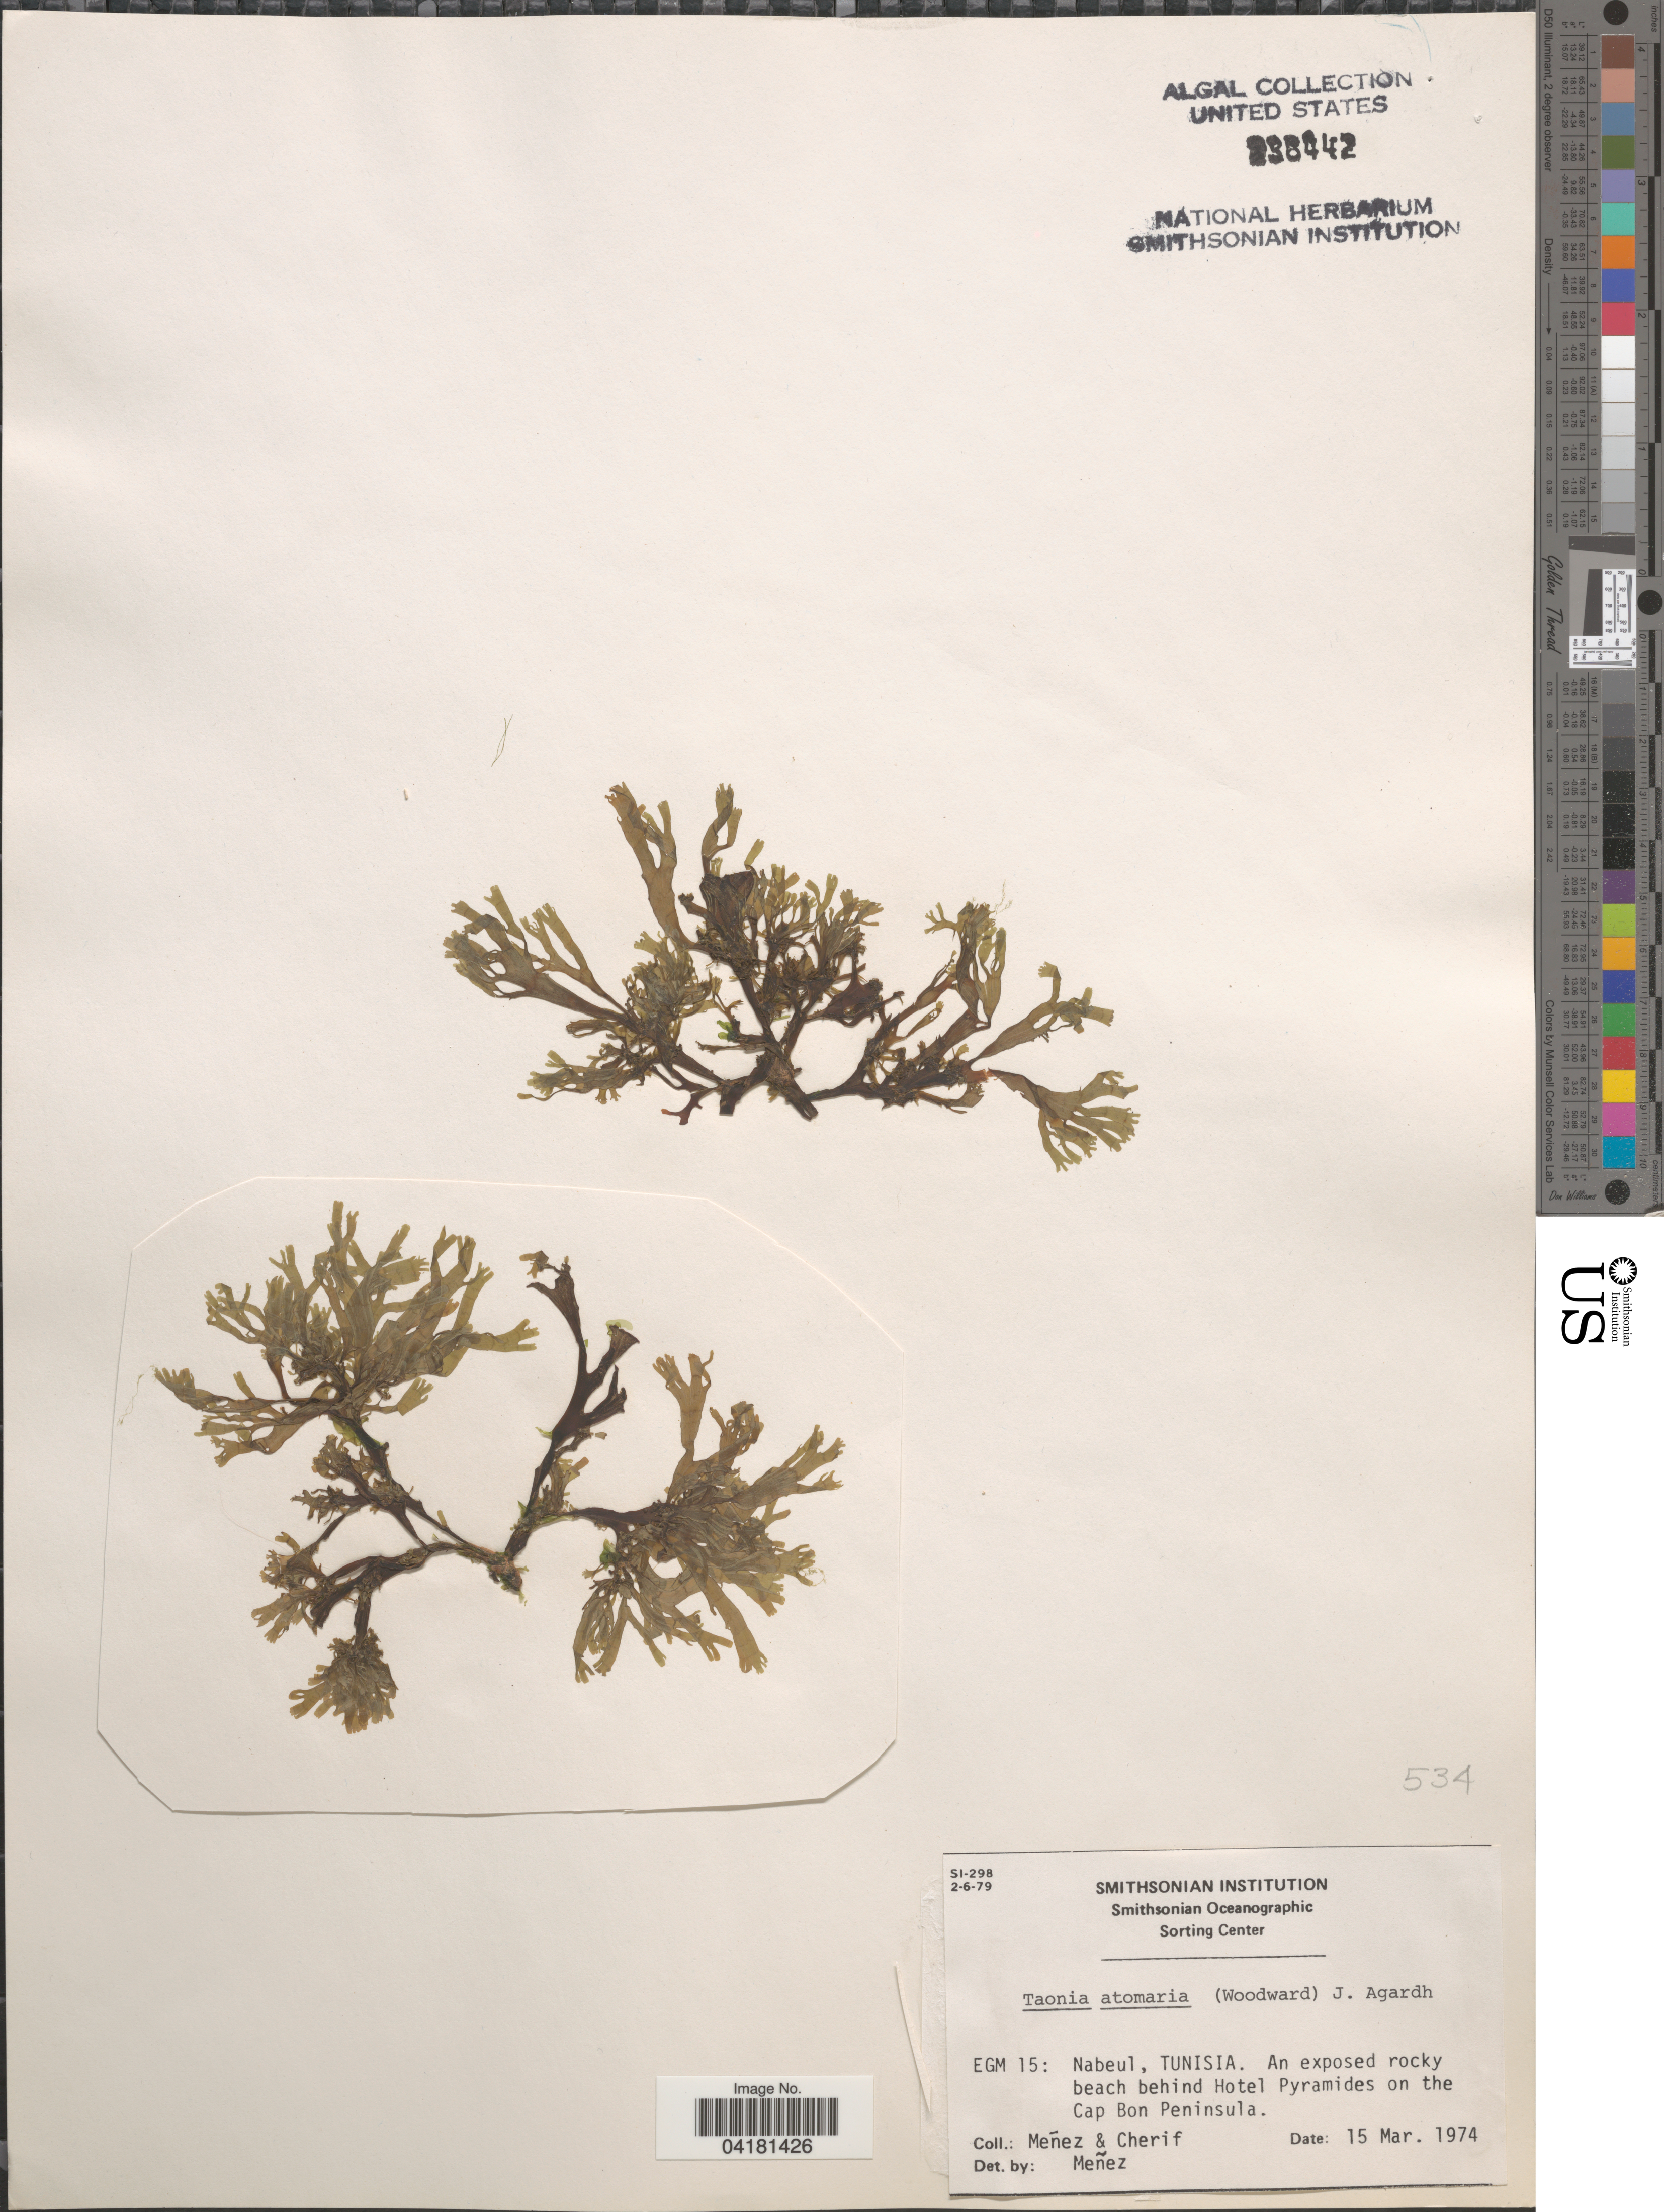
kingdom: Chromista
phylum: Ochrophyta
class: Phaeophyceae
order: Dictyotales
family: Dictyotaceae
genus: Taonia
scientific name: Taonia atomaria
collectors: Menez & -. Cherif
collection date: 1974-03-15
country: Tunisia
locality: EGM 15: Nabeul, Tunisia. An exposed rocky beach behind Hotel Pyramides on the Cap Bon Peninsula.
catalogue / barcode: US 236442